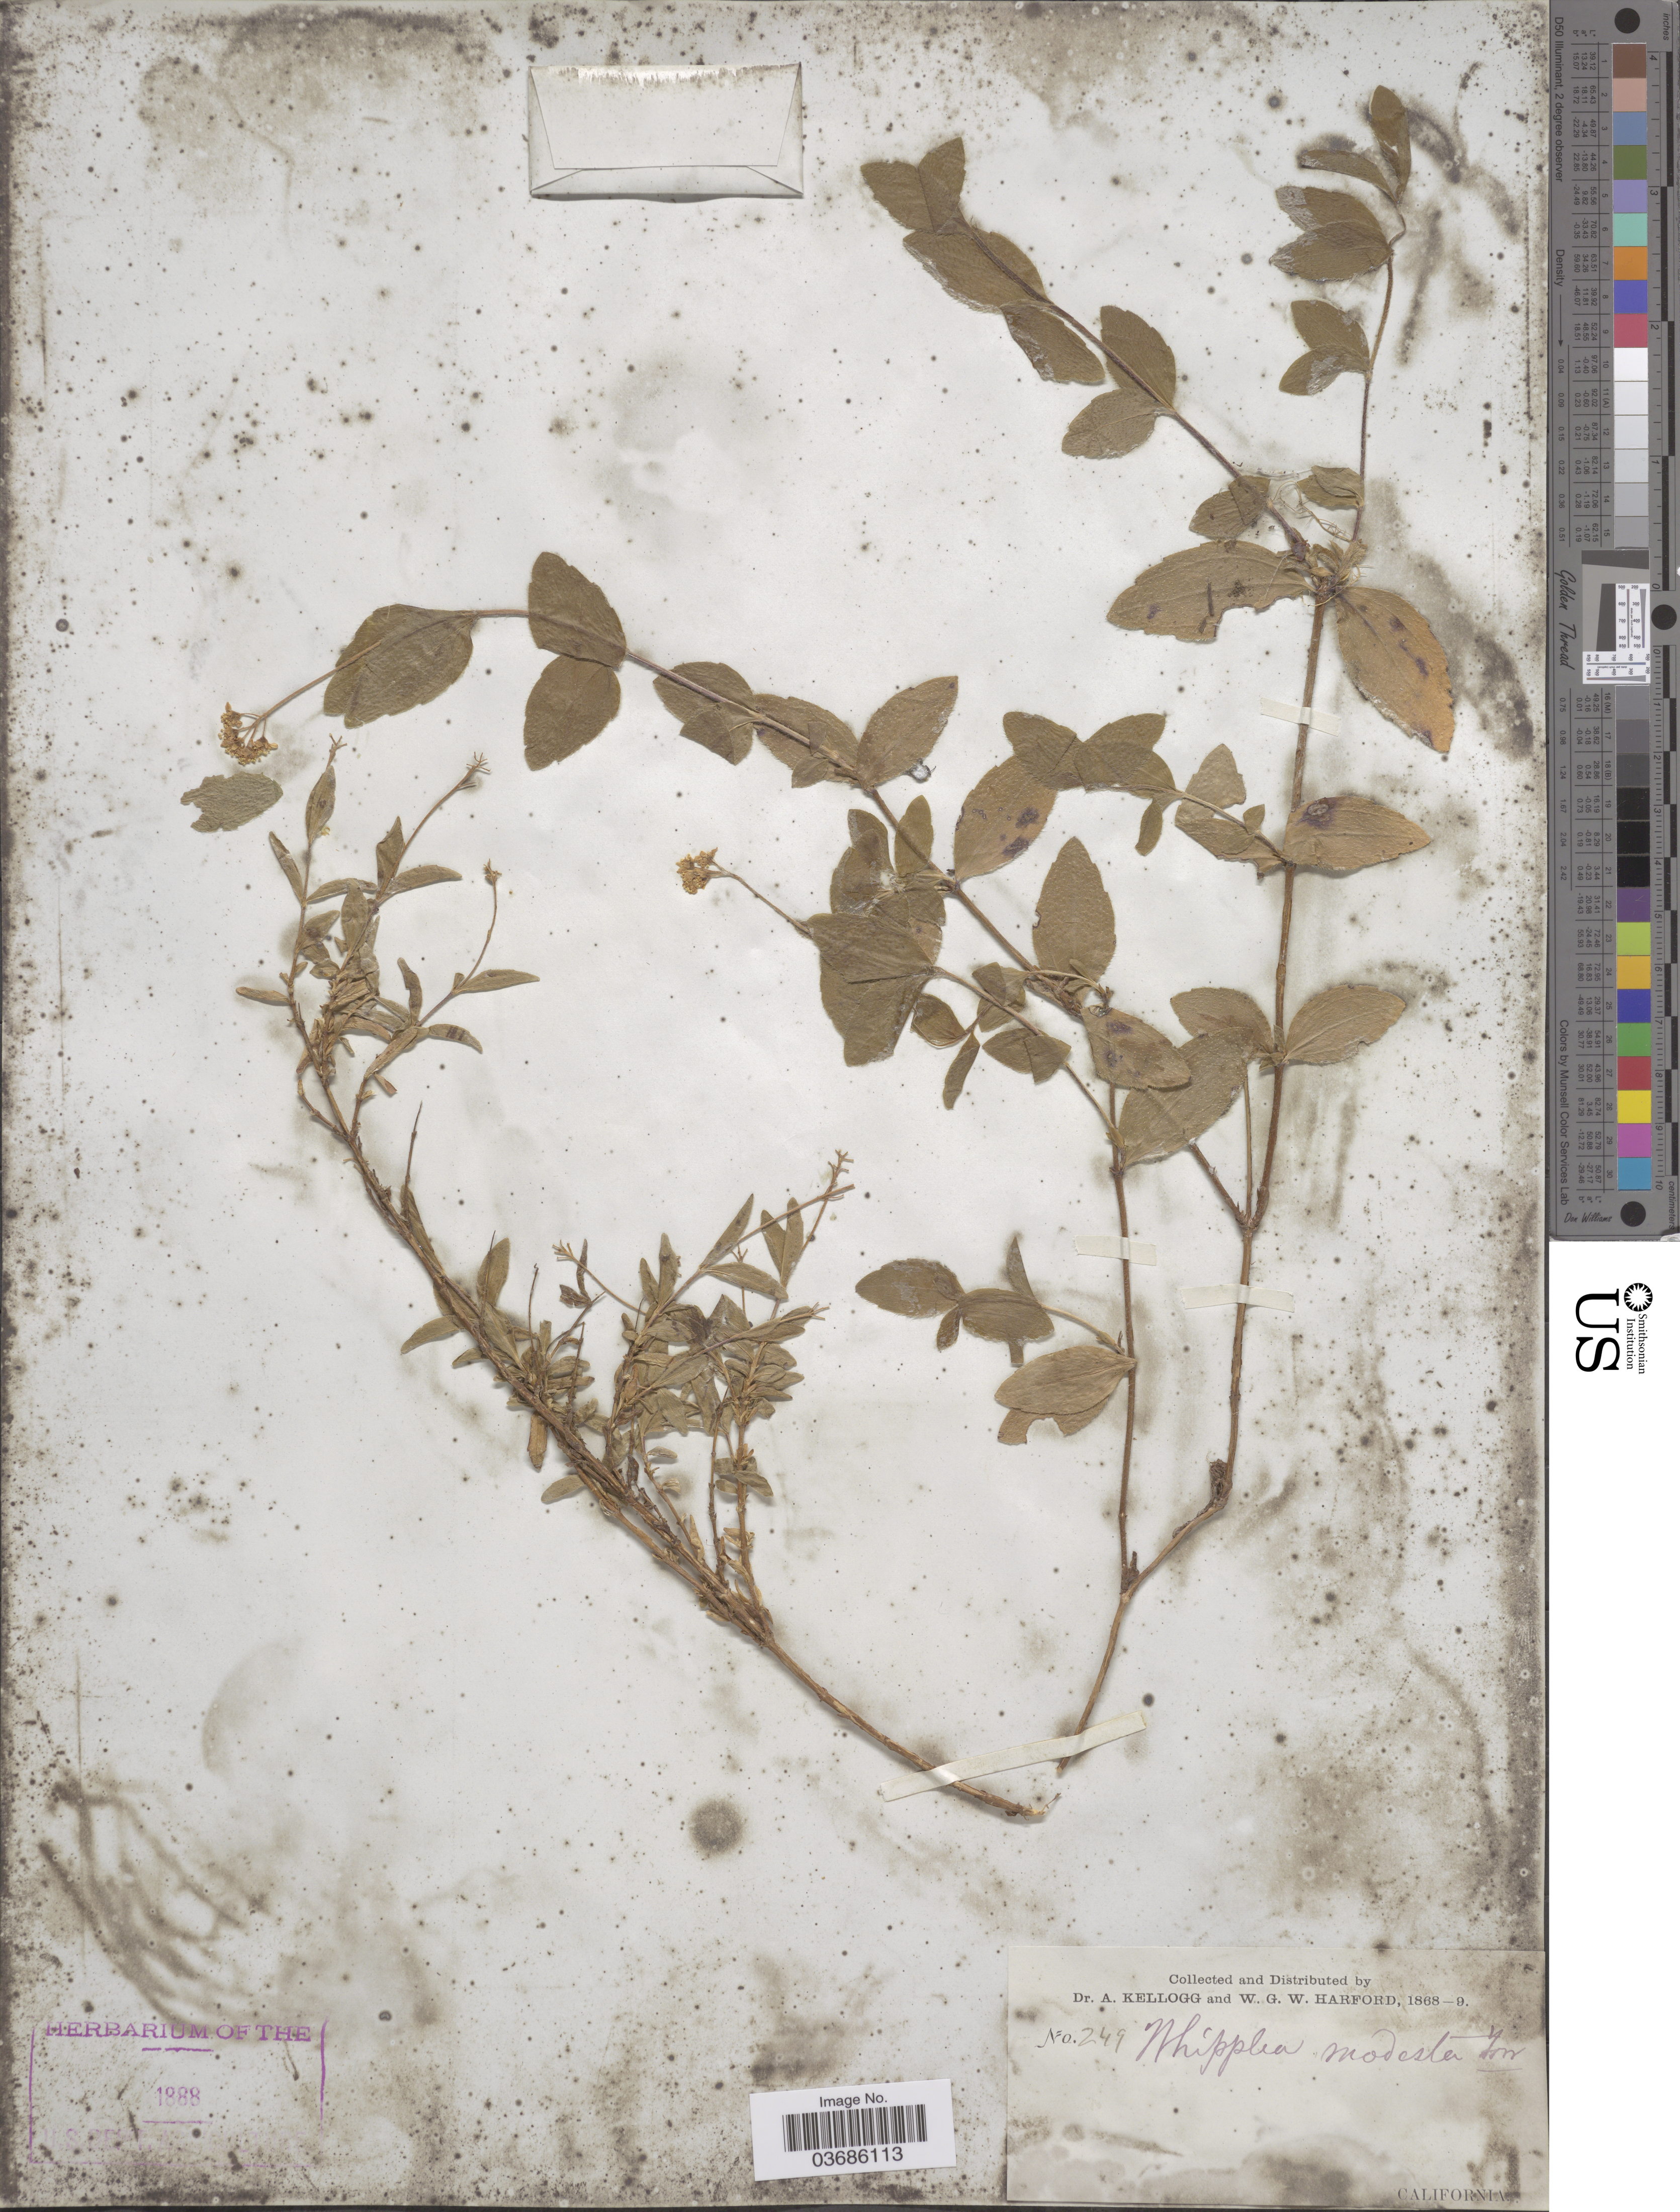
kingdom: Plantae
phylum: Tracheophyta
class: Magnoliopsida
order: Cornales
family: Hydrangeaceae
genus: Whipplea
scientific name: Whipplea modesta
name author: Torr.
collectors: A. Kellogg & W. G. W. Harford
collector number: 249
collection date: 1868/1869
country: United States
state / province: California